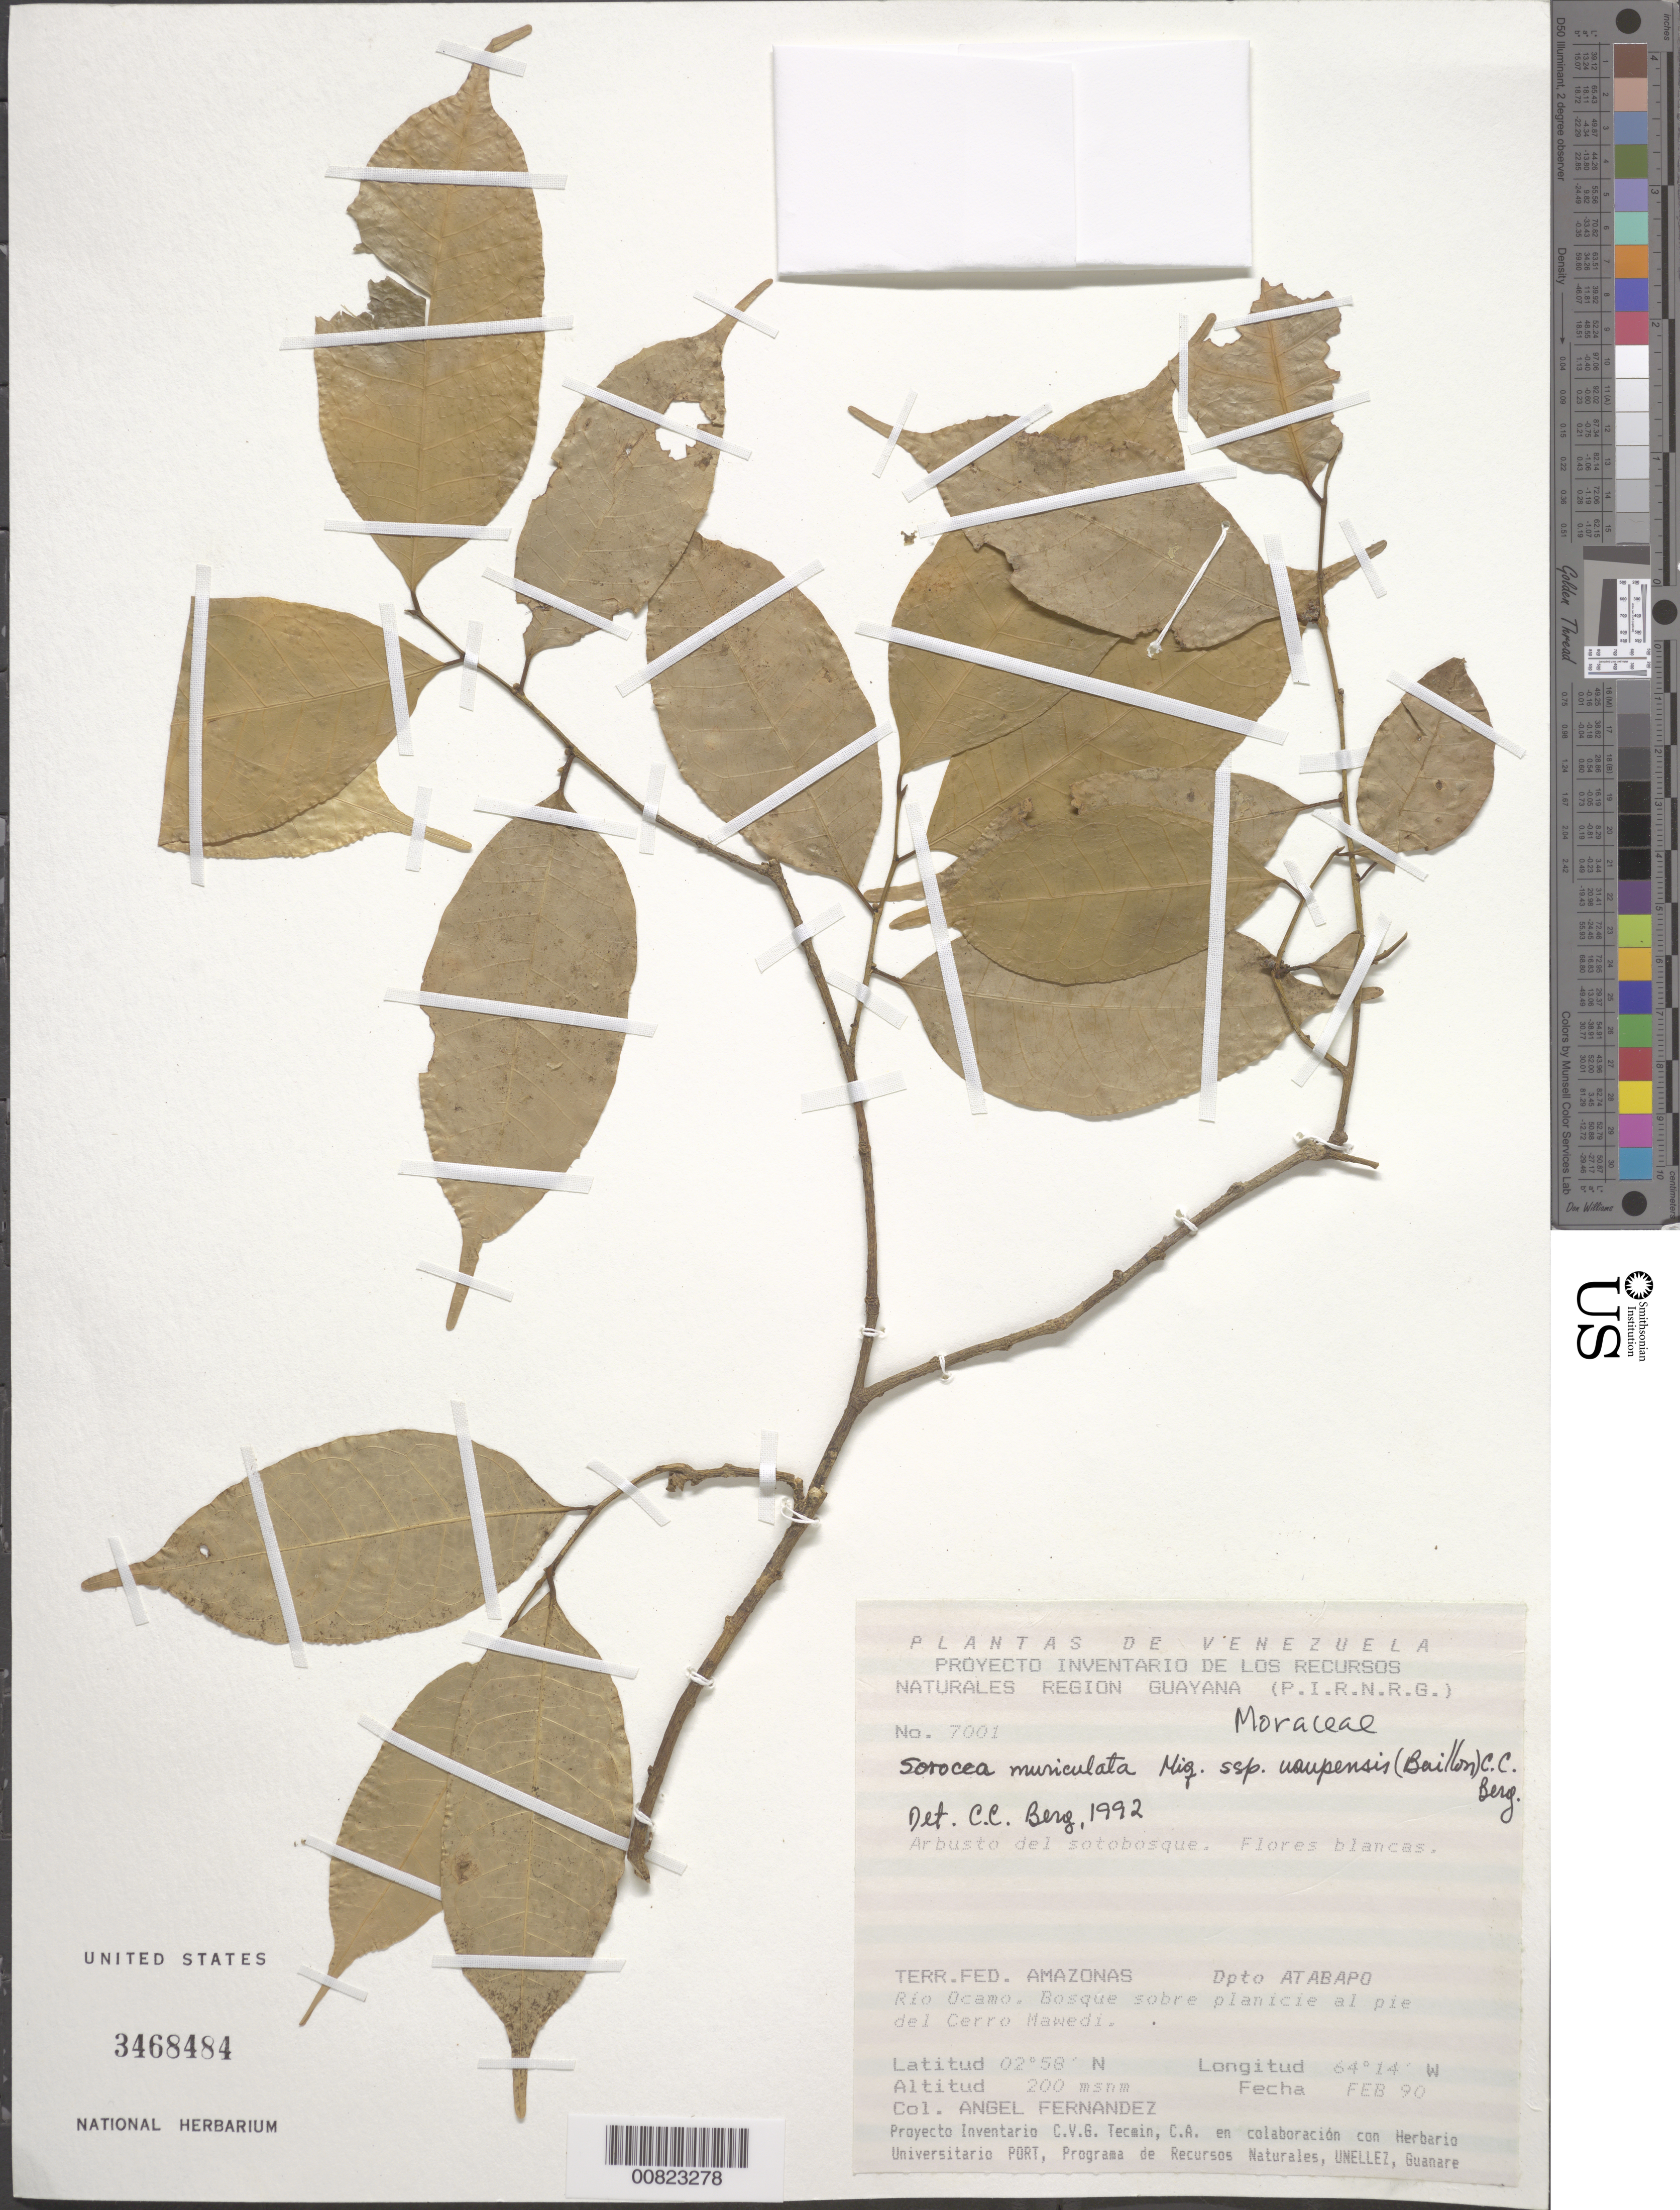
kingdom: Plantae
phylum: Tracheophyta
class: Magnoliopsida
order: Rosales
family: Moraceae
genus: Sorocea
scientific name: Sorocea muriculata subsp. uaupensis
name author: Miq.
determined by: Berg, C. C.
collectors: A. Fernández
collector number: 7001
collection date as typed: Feb-90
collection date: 1990-02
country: Venezuela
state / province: Amazonas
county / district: Atabapo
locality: Río Ocamo, Cerro Mawedi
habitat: Bosque sobre planicie al pié del cerro; del sotobosque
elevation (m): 200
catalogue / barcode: US 3468484